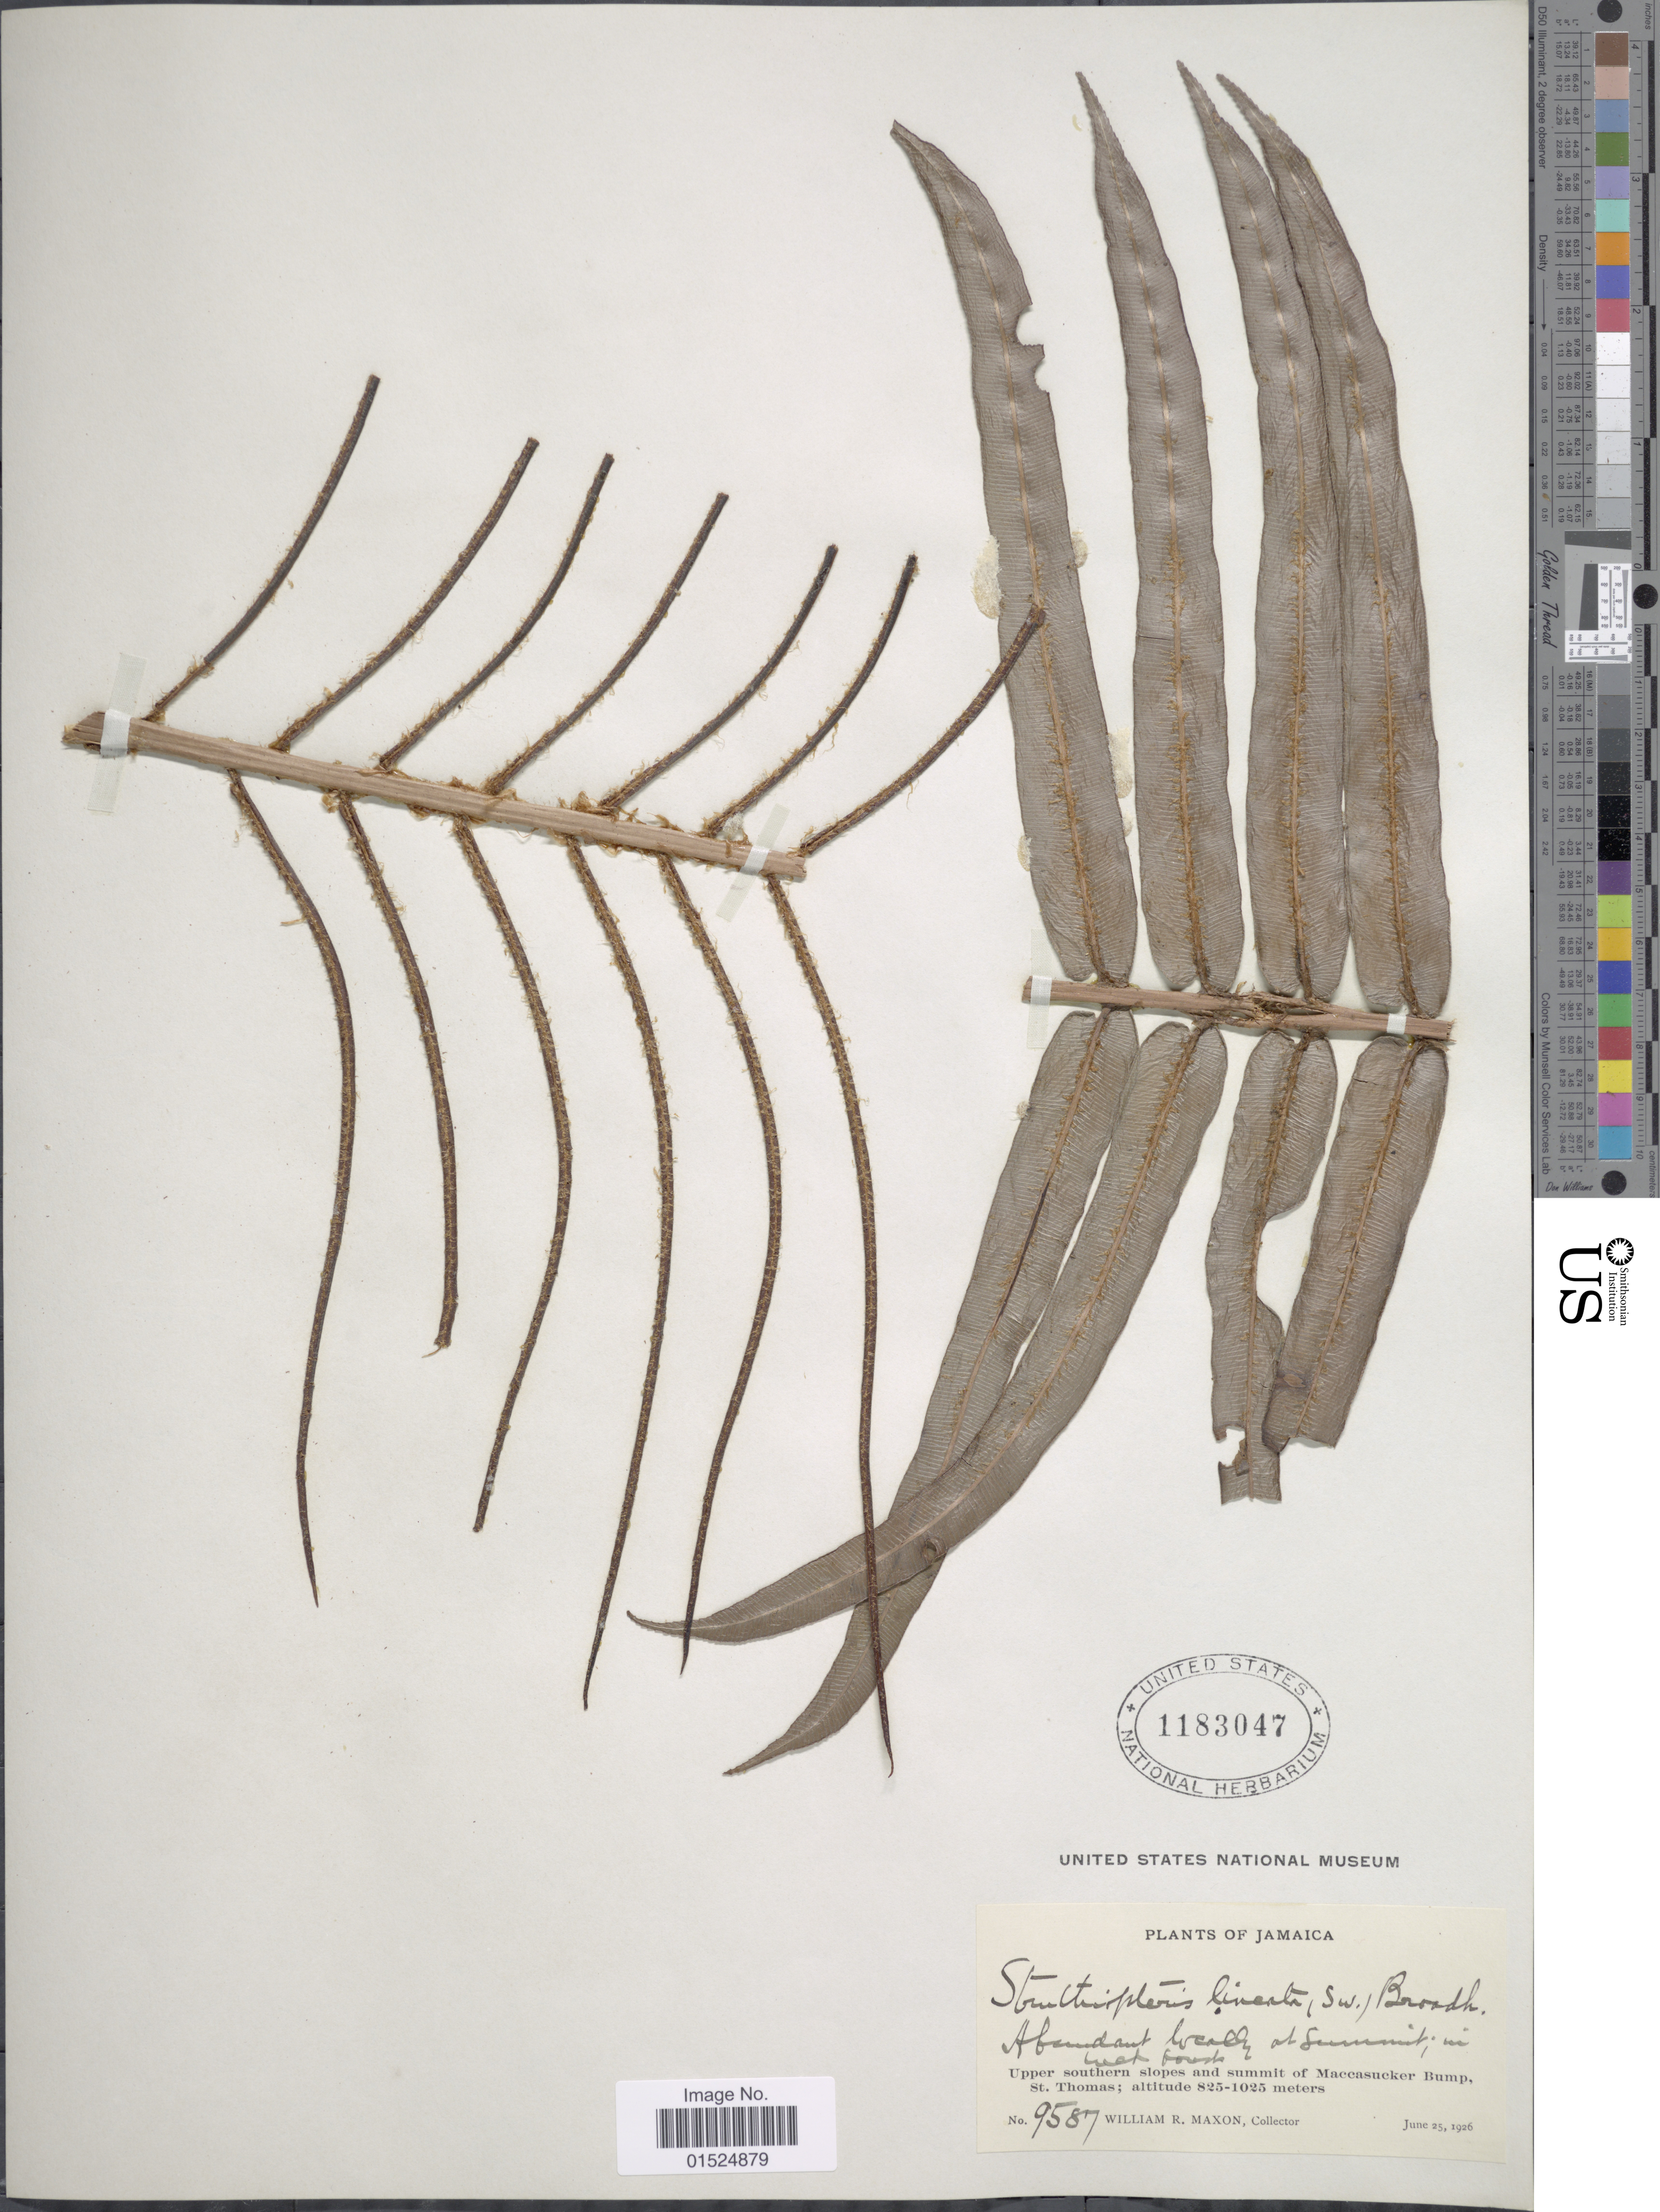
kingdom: Plantae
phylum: Tracheophyta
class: Polypodiopsida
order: Polypodiales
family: Blechnaceae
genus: Blechnum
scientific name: Blechnum lineatum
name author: (Sw.) C. Chr.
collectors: W. R. Maxon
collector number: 9587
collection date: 1926-07-25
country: Jamaica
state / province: Saint Thomas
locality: Upper southern slopes and summit of Maccasucker Bump, St. Thomas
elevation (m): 825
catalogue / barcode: US 1183047